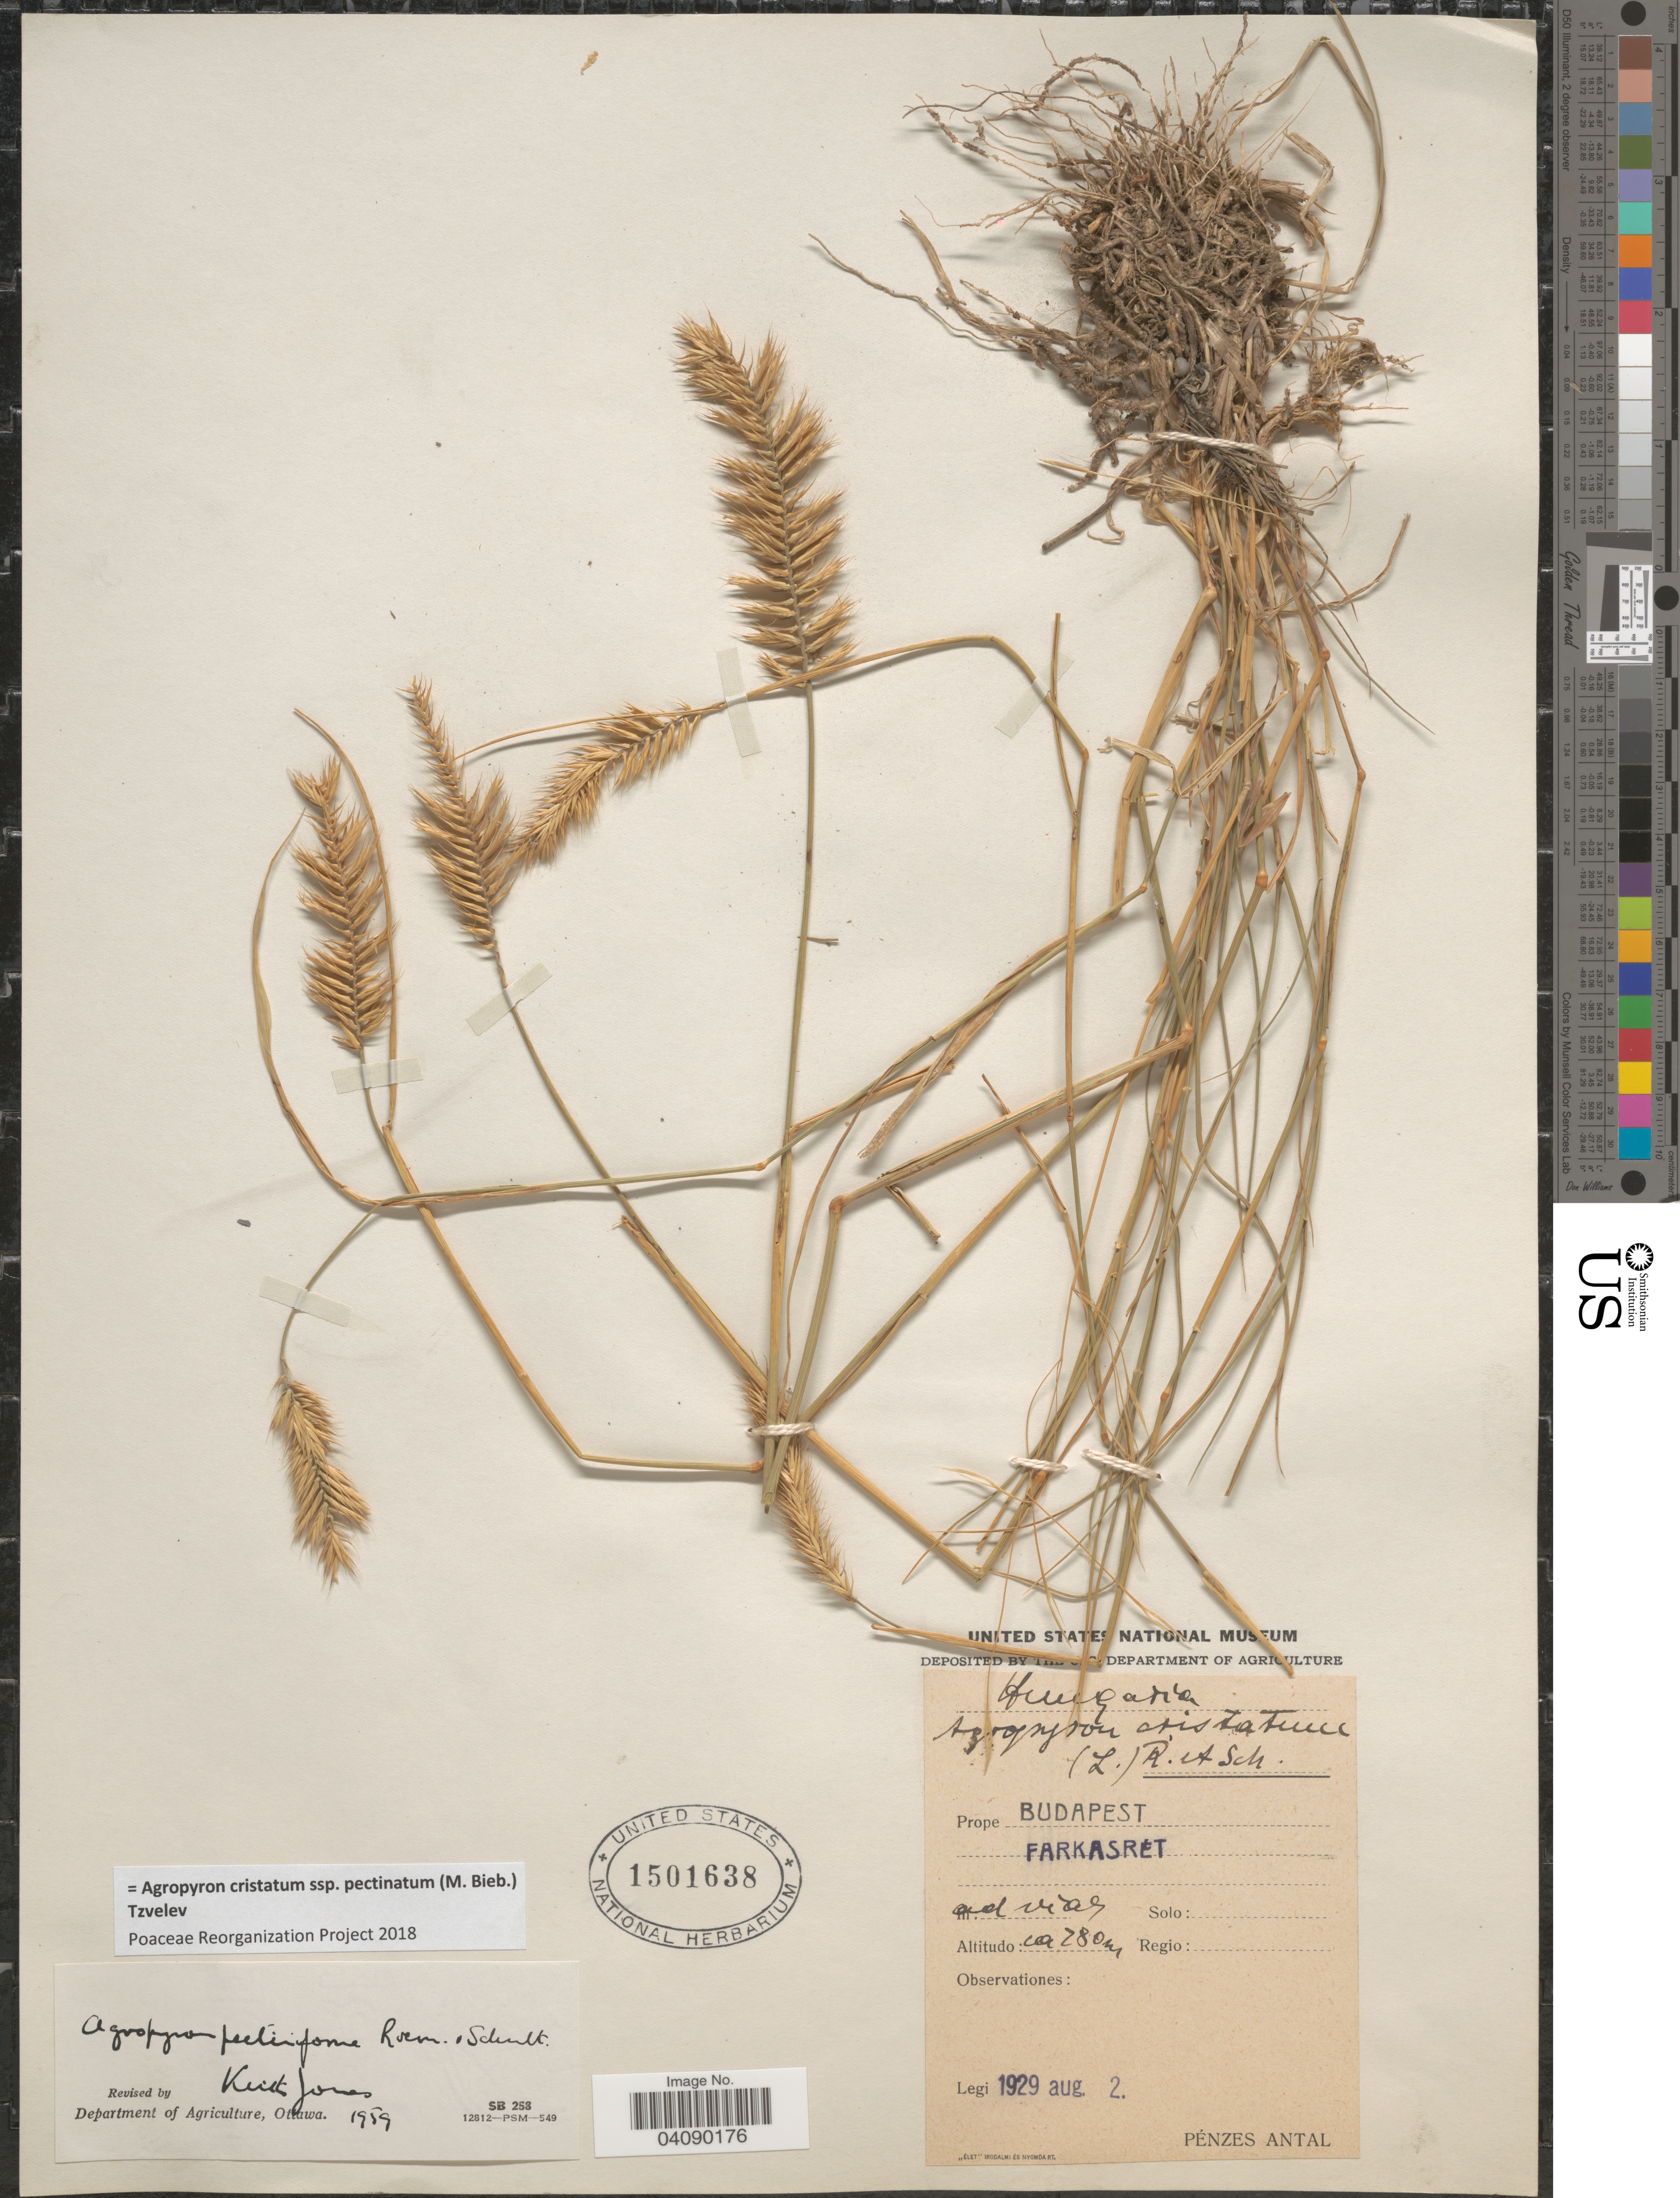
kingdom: Plantae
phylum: Tracheophyta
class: Liliopsida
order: Poales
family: Poaceae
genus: Agropyron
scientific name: Agropyron cristatum subsp. pectinatum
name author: (M. Bieb.) Tzvelev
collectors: A. Pénzes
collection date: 1929-08-02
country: Hungary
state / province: Budapest, Capital District of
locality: Farkasrét. Ad vias.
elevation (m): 280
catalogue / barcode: US 1501638